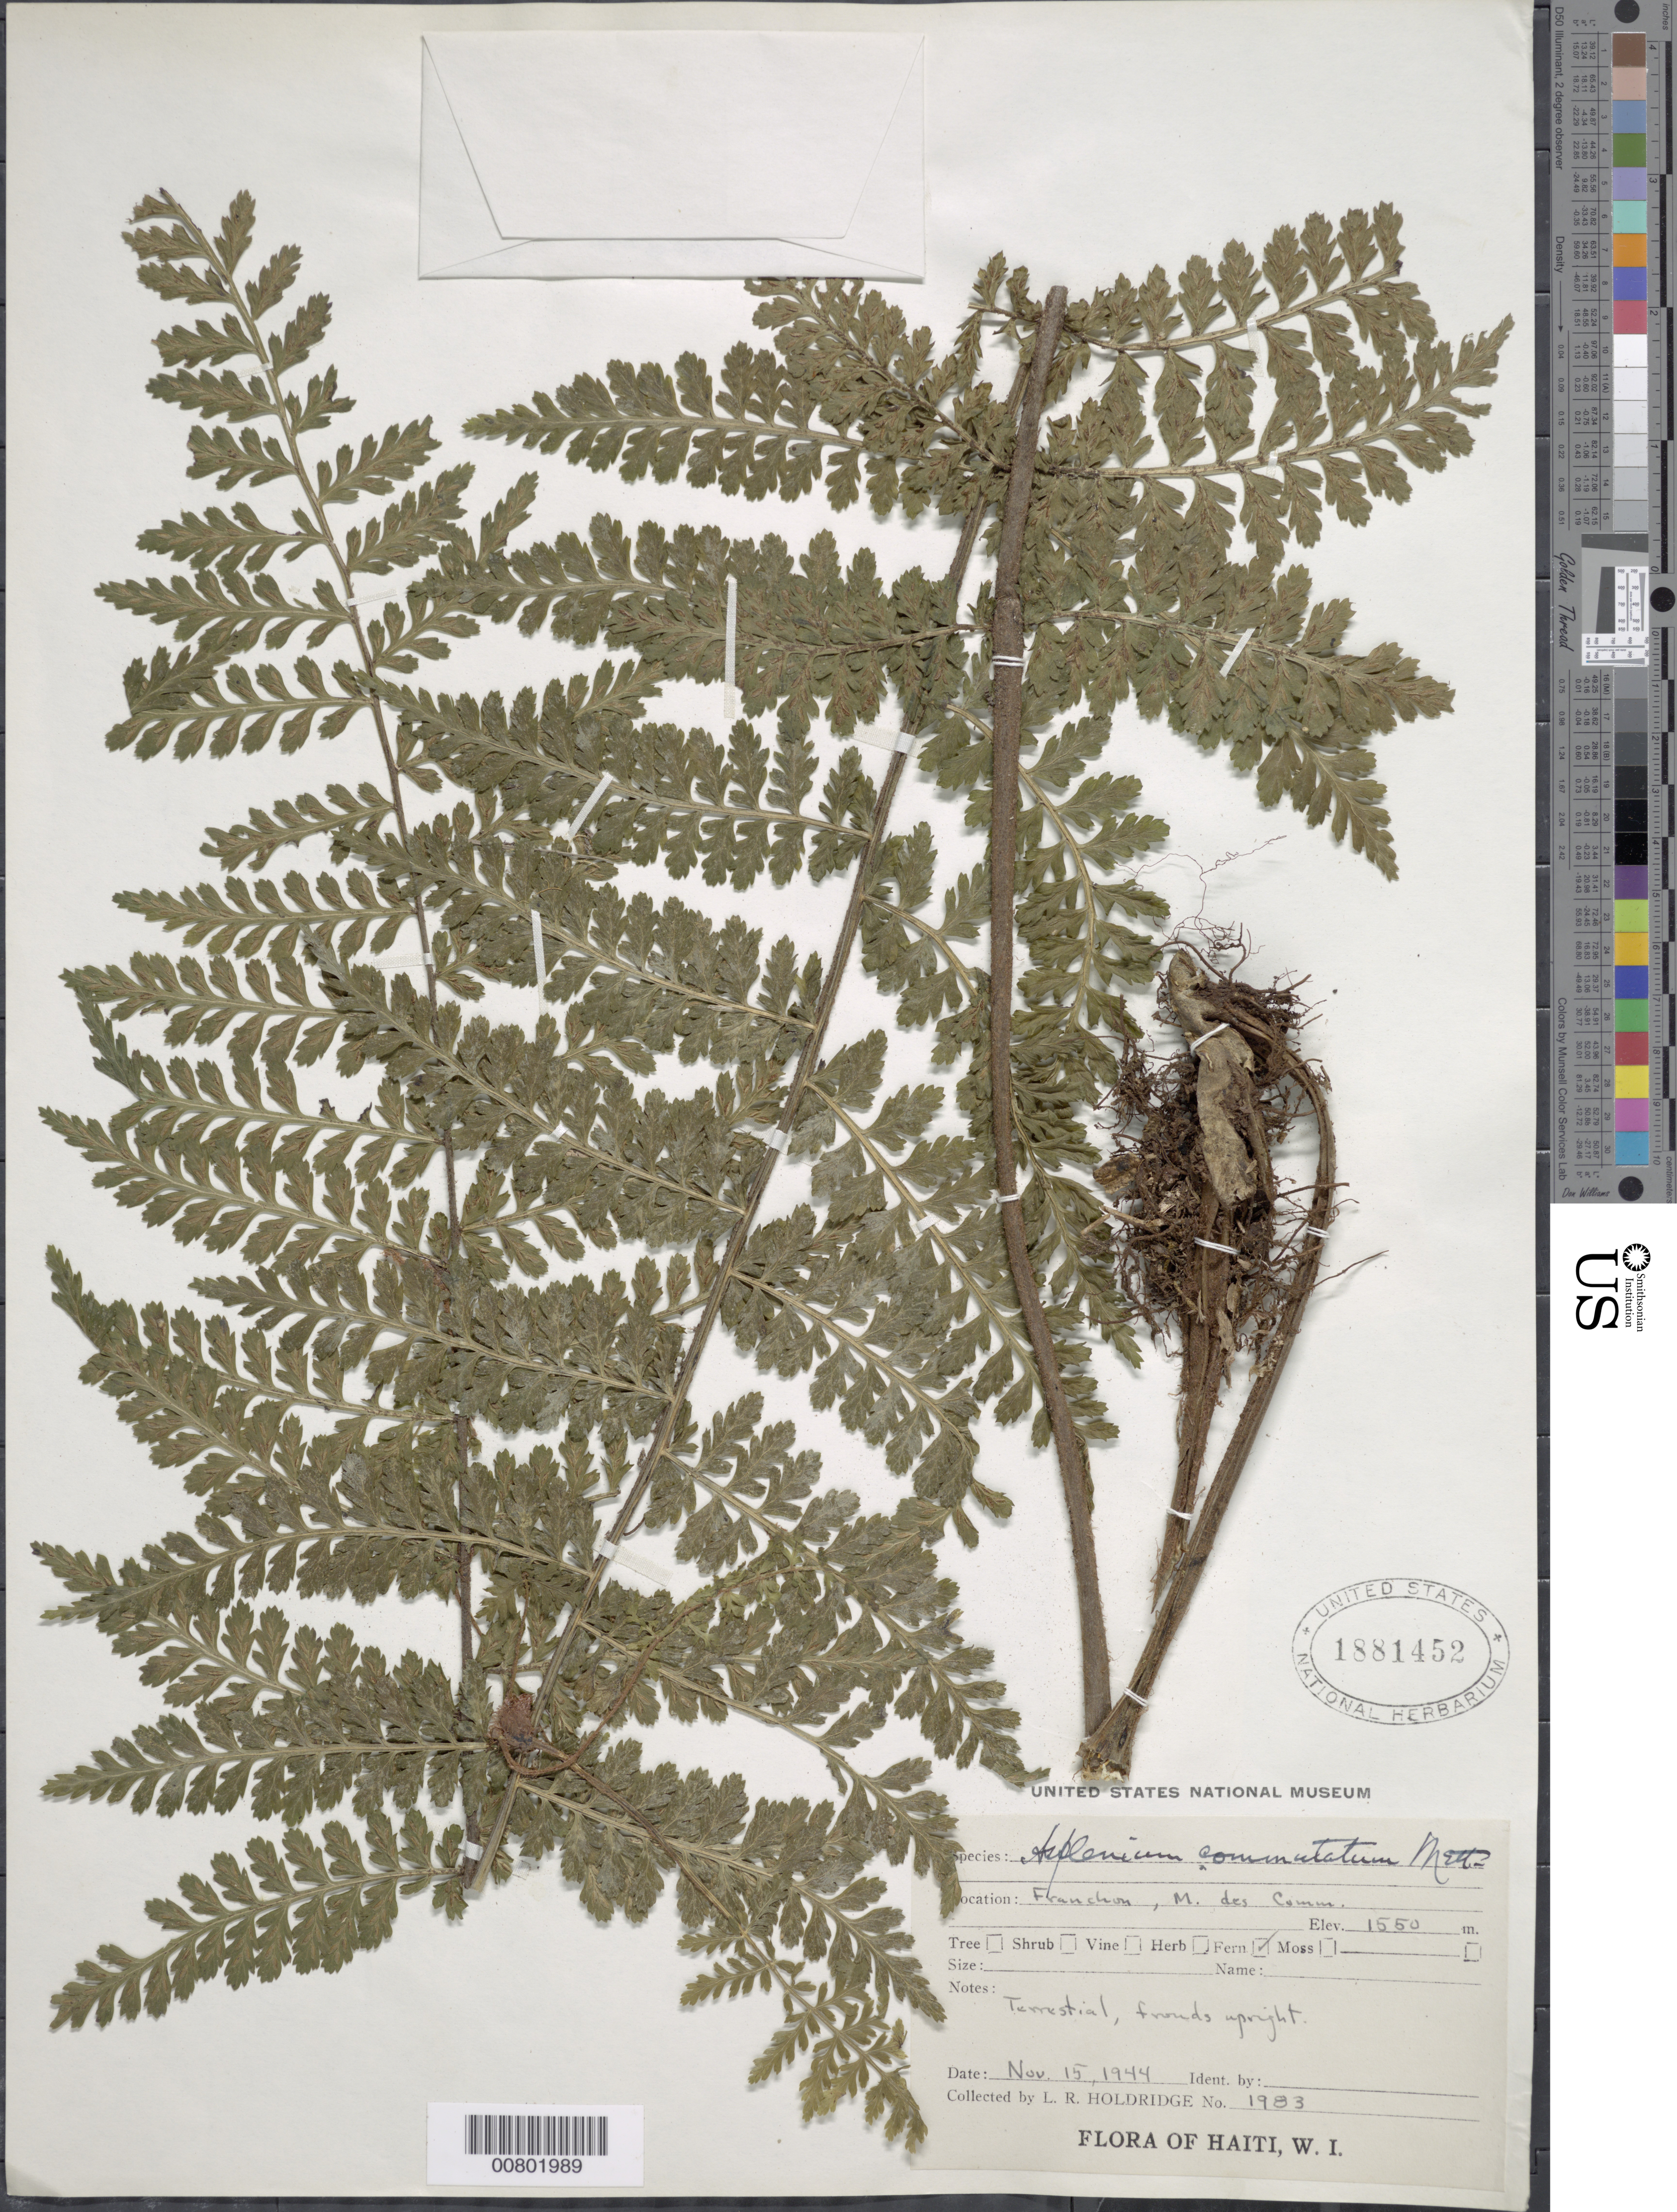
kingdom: Plantae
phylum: Tracheophyta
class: Polypodiopsida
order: Polypodiales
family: Aspleniaceae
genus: Asplenium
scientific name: Asplenium commutatum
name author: Mett. ex Kuhn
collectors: L. Holdridge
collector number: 1983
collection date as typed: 15 Nov 1944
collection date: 1944-11-15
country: Haiti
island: Hispaniola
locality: Franchon, Morne des Commisaires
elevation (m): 1550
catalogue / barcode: US 1881452